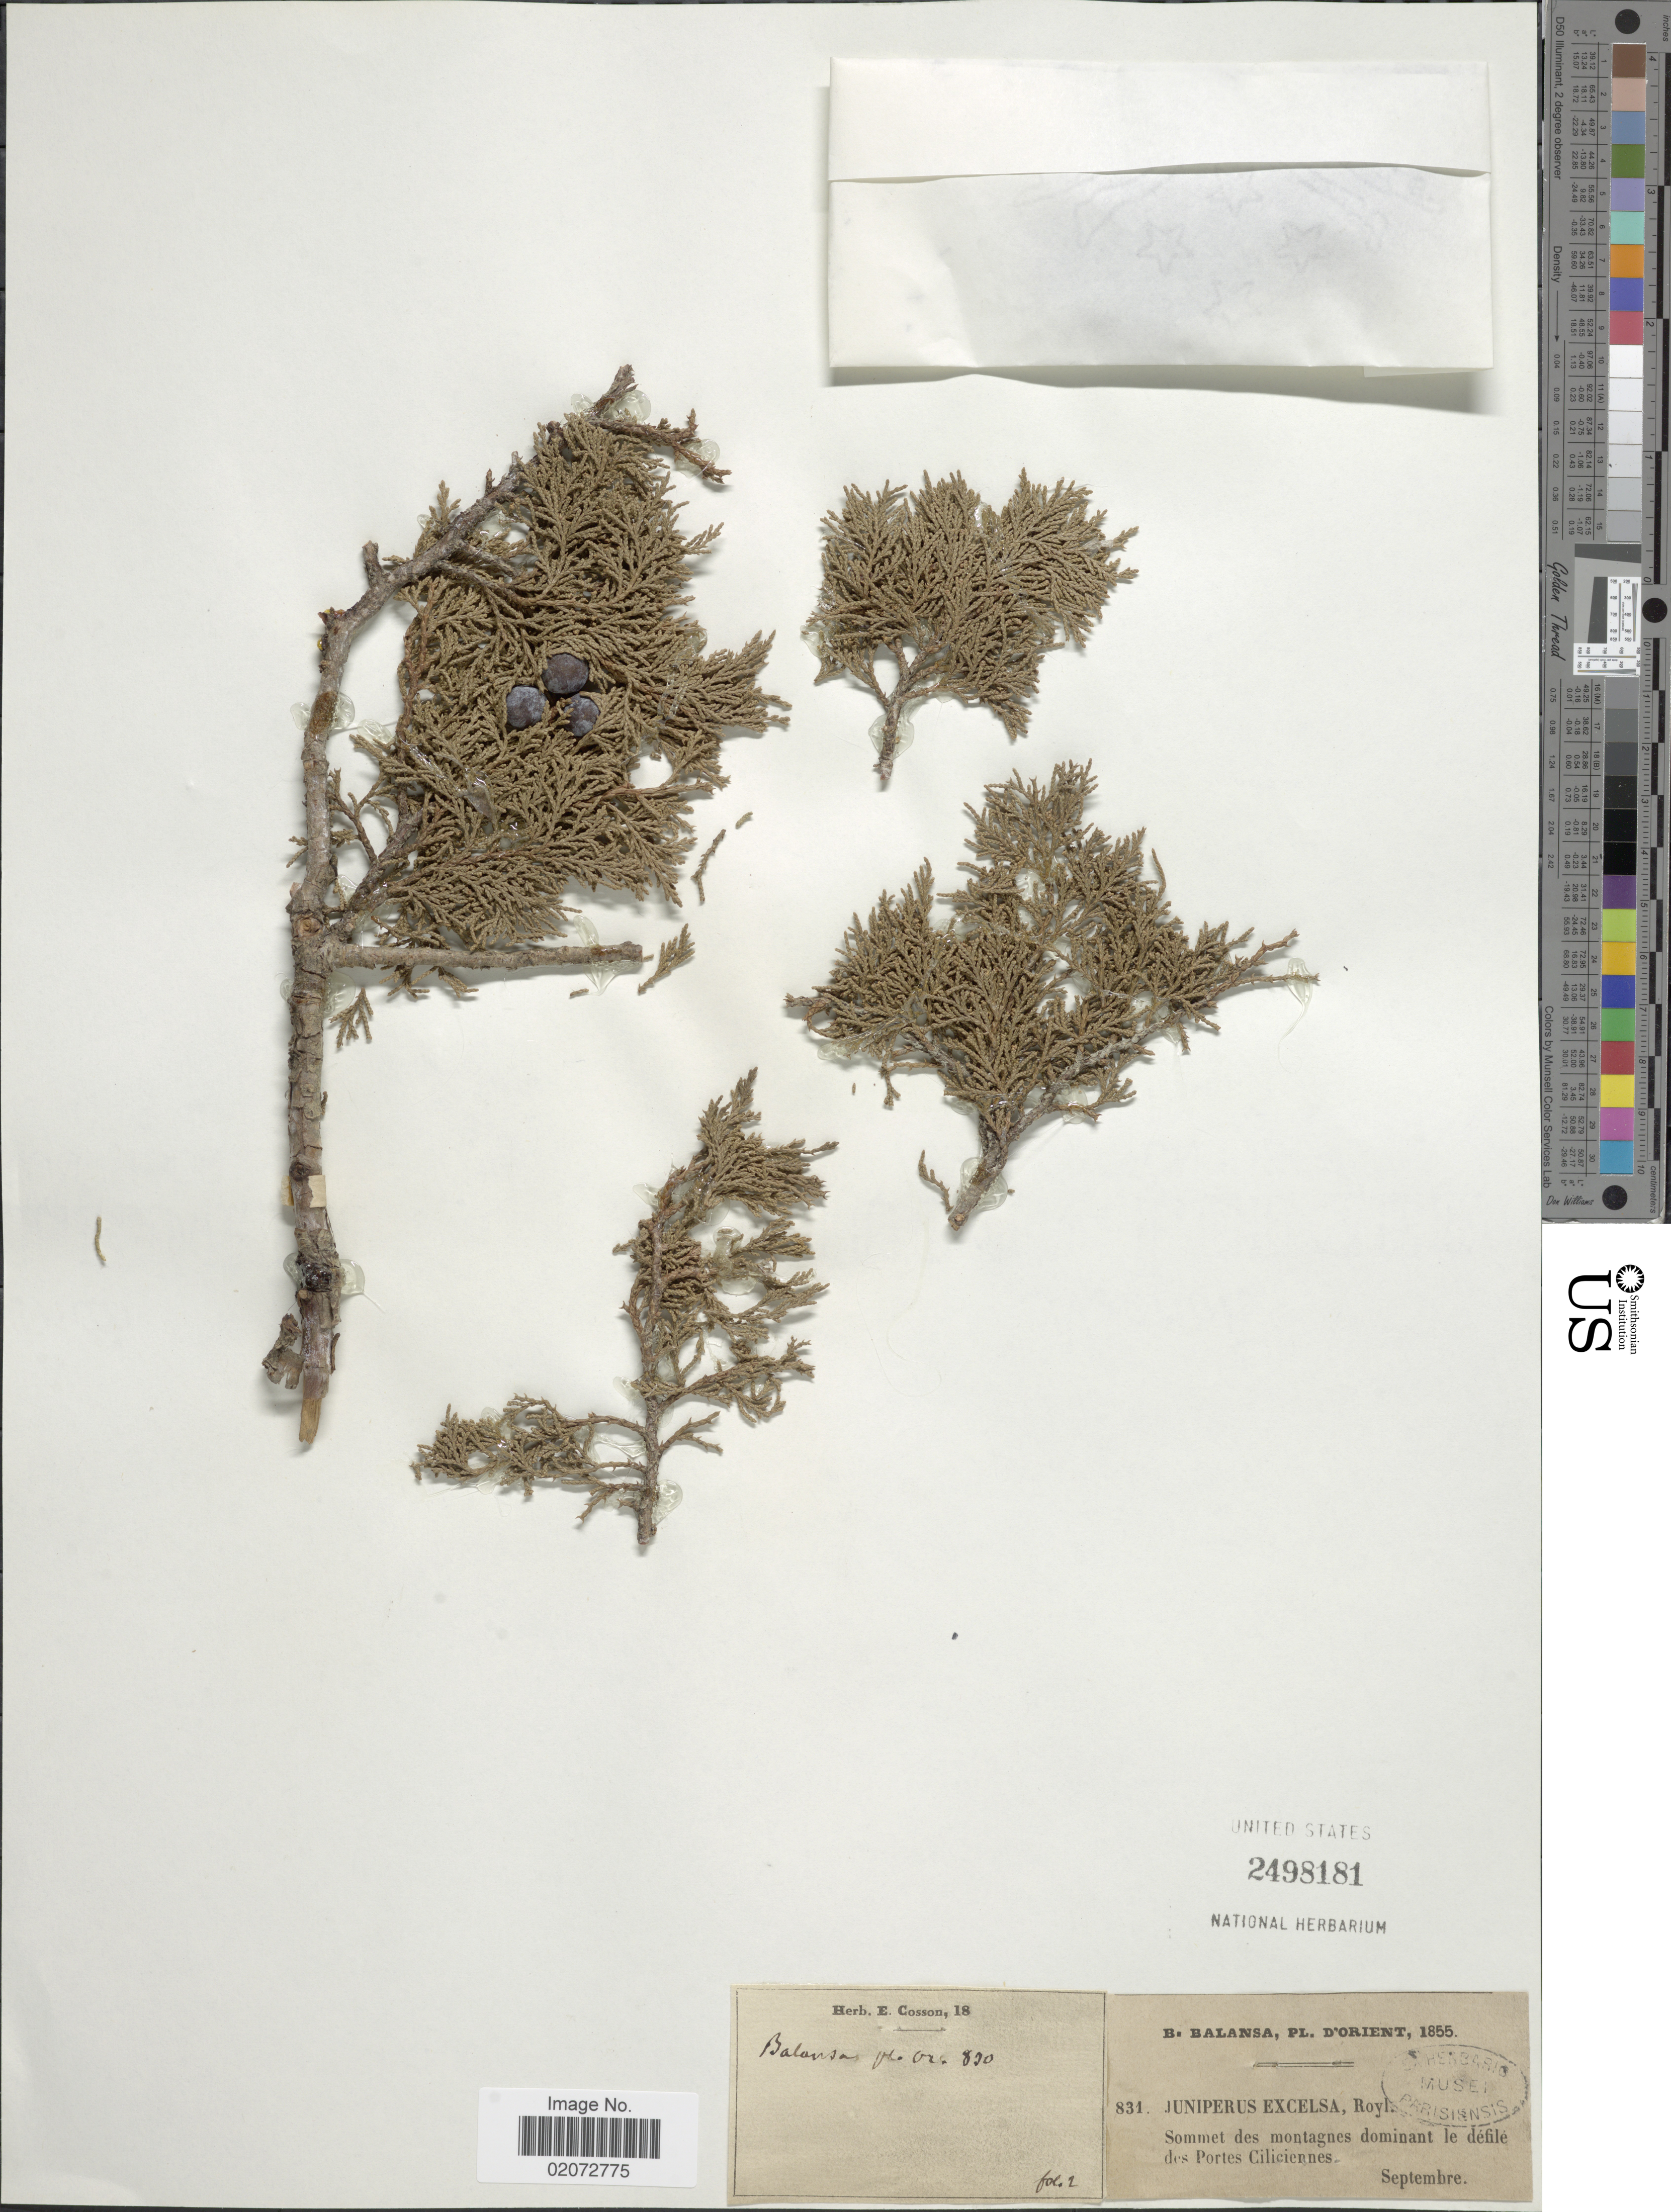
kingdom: Plantae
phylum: Tracheophyta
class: Pinopsida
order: Pinales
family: Cupressaceae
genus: Juniperus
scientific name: Juniperus excelsa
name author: M. Bieb.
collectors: B. Balansa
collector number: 831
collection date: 1855-09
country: Turkey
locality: D'Orient, Sommet des montagnes dominant le defile des Portes Ciliciennes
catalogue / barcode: US 2498181